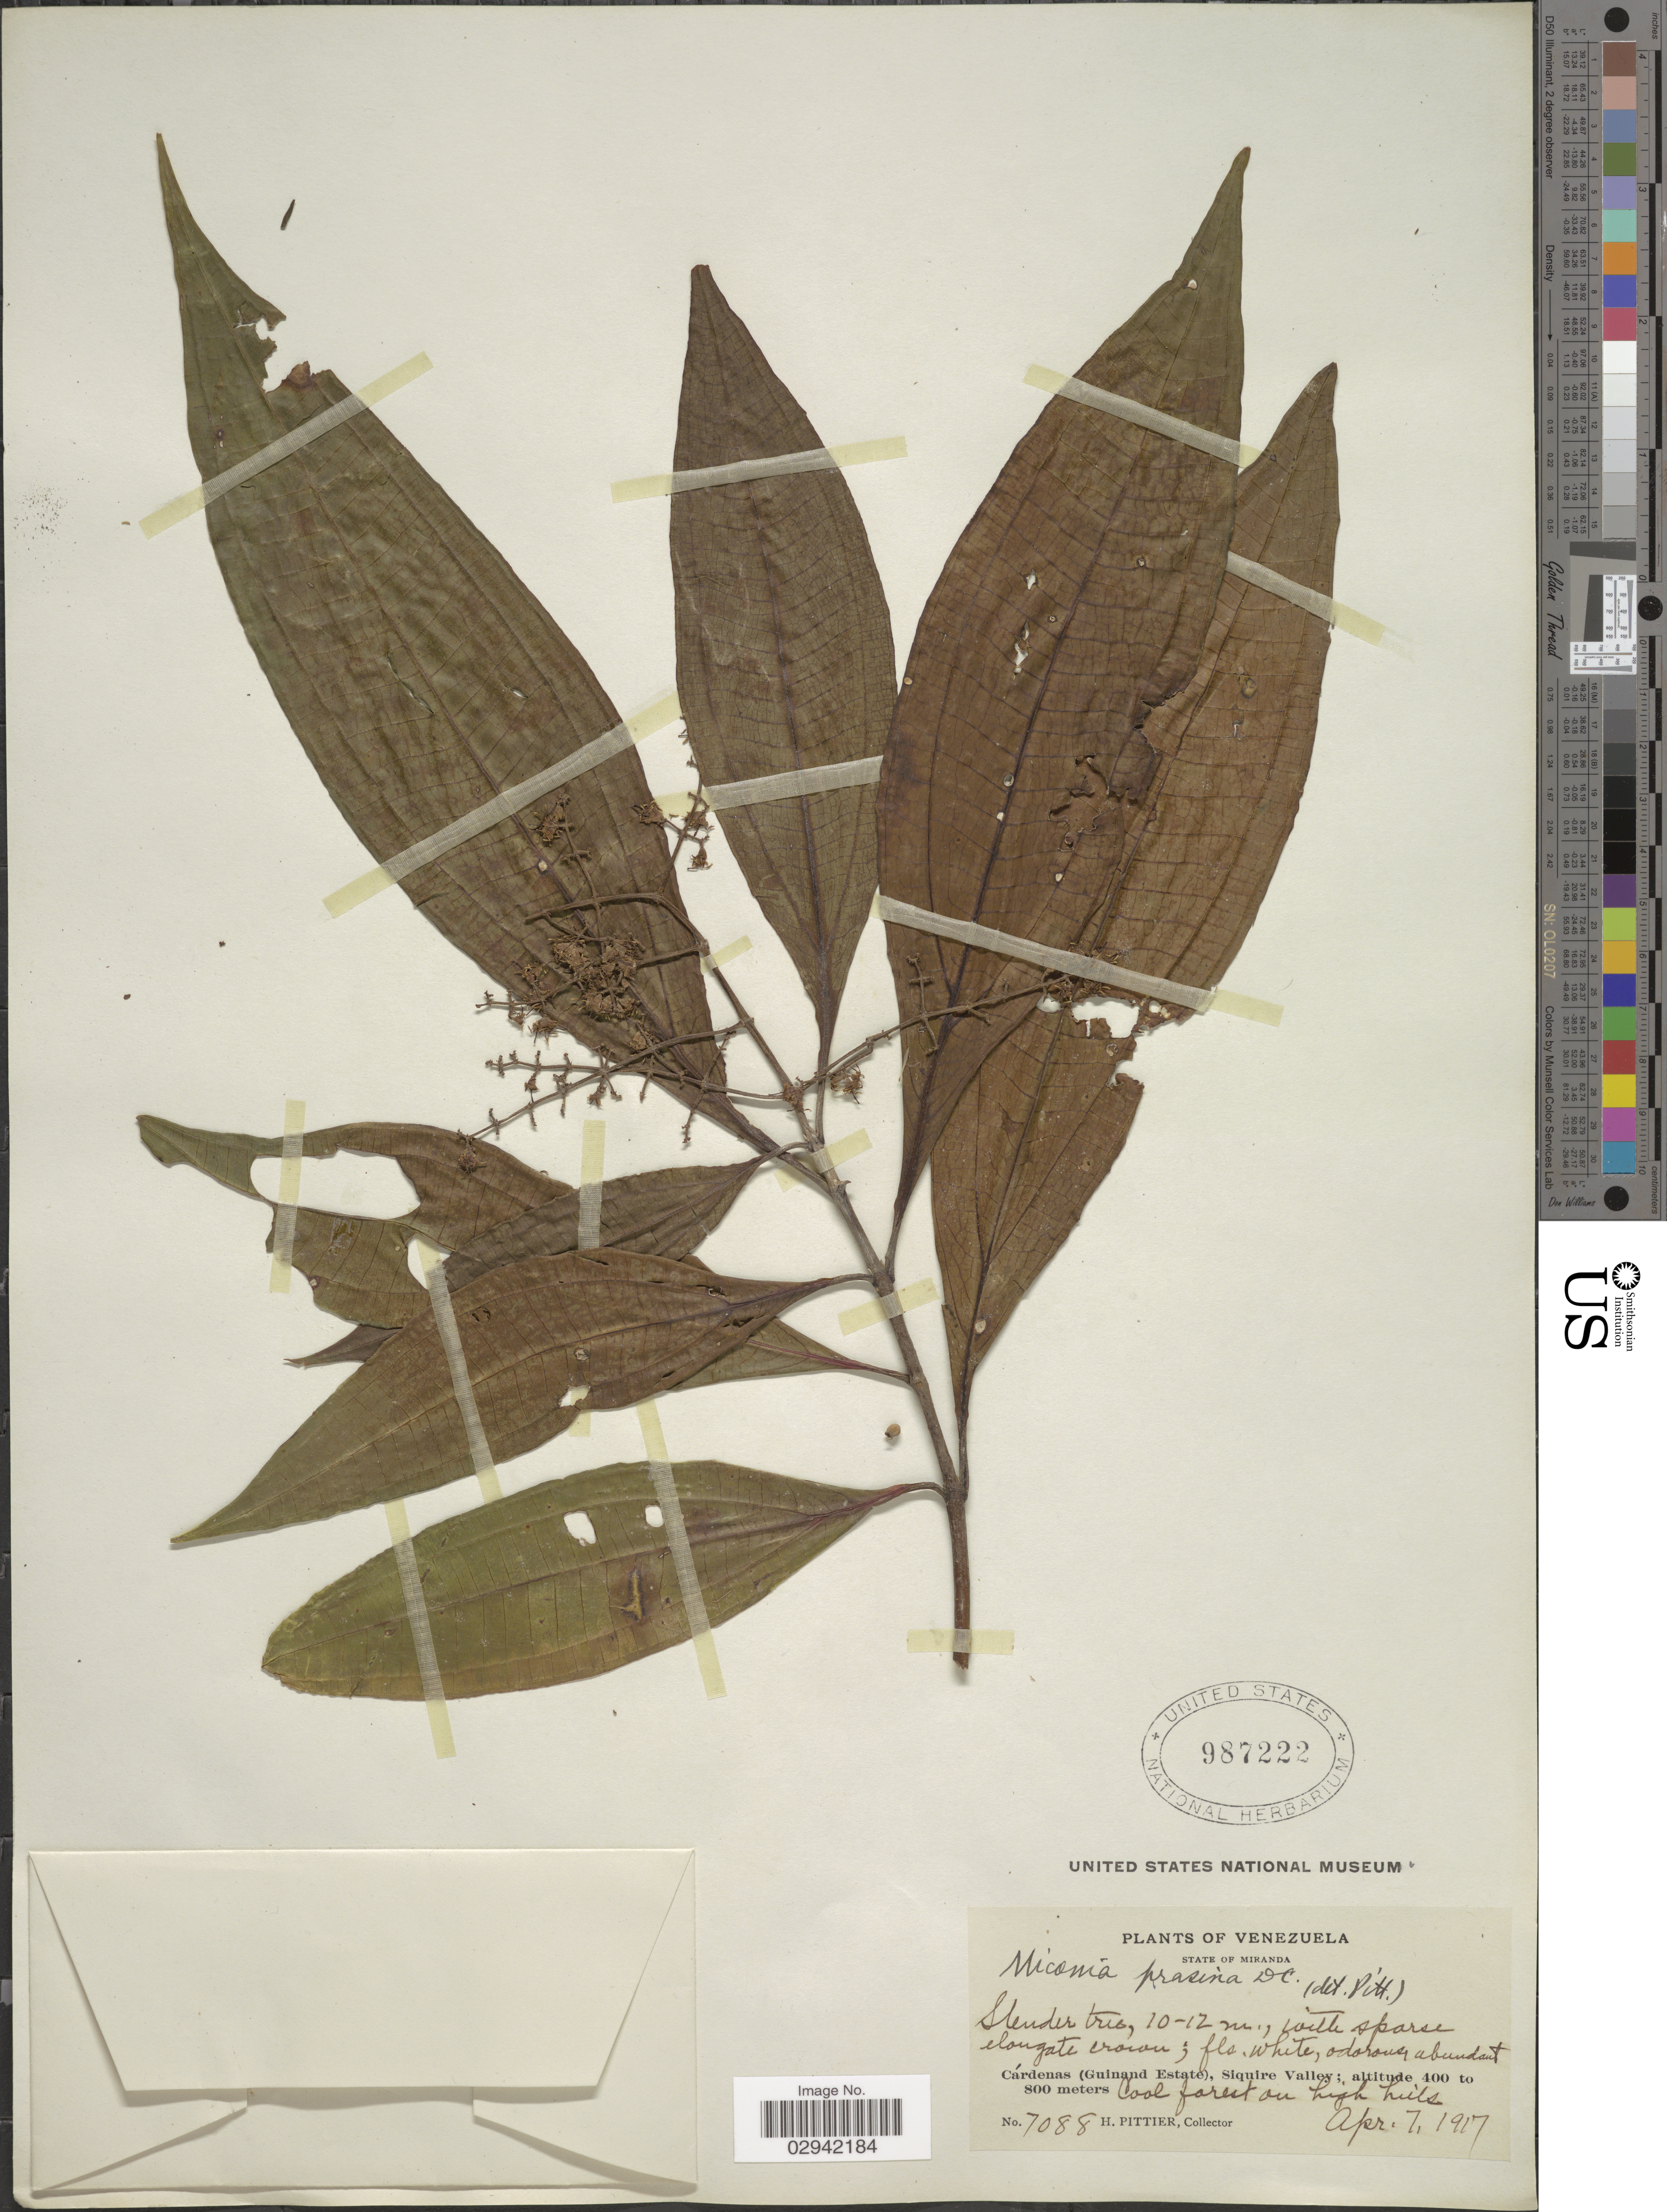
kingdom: Plantae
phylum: Tracheophyta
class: Magnoliopsida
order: Myrtales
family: Melastomataceae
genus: Miconia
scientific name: Miconia prasina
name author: (Sw.) DC.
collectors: H. F. Pittier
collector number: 7088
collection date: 1917-04-07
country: Venezuela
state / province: Miranda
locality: Cárdenas (Guinand Estate), Siquire Valley.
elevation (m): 400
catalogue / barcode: US 987222